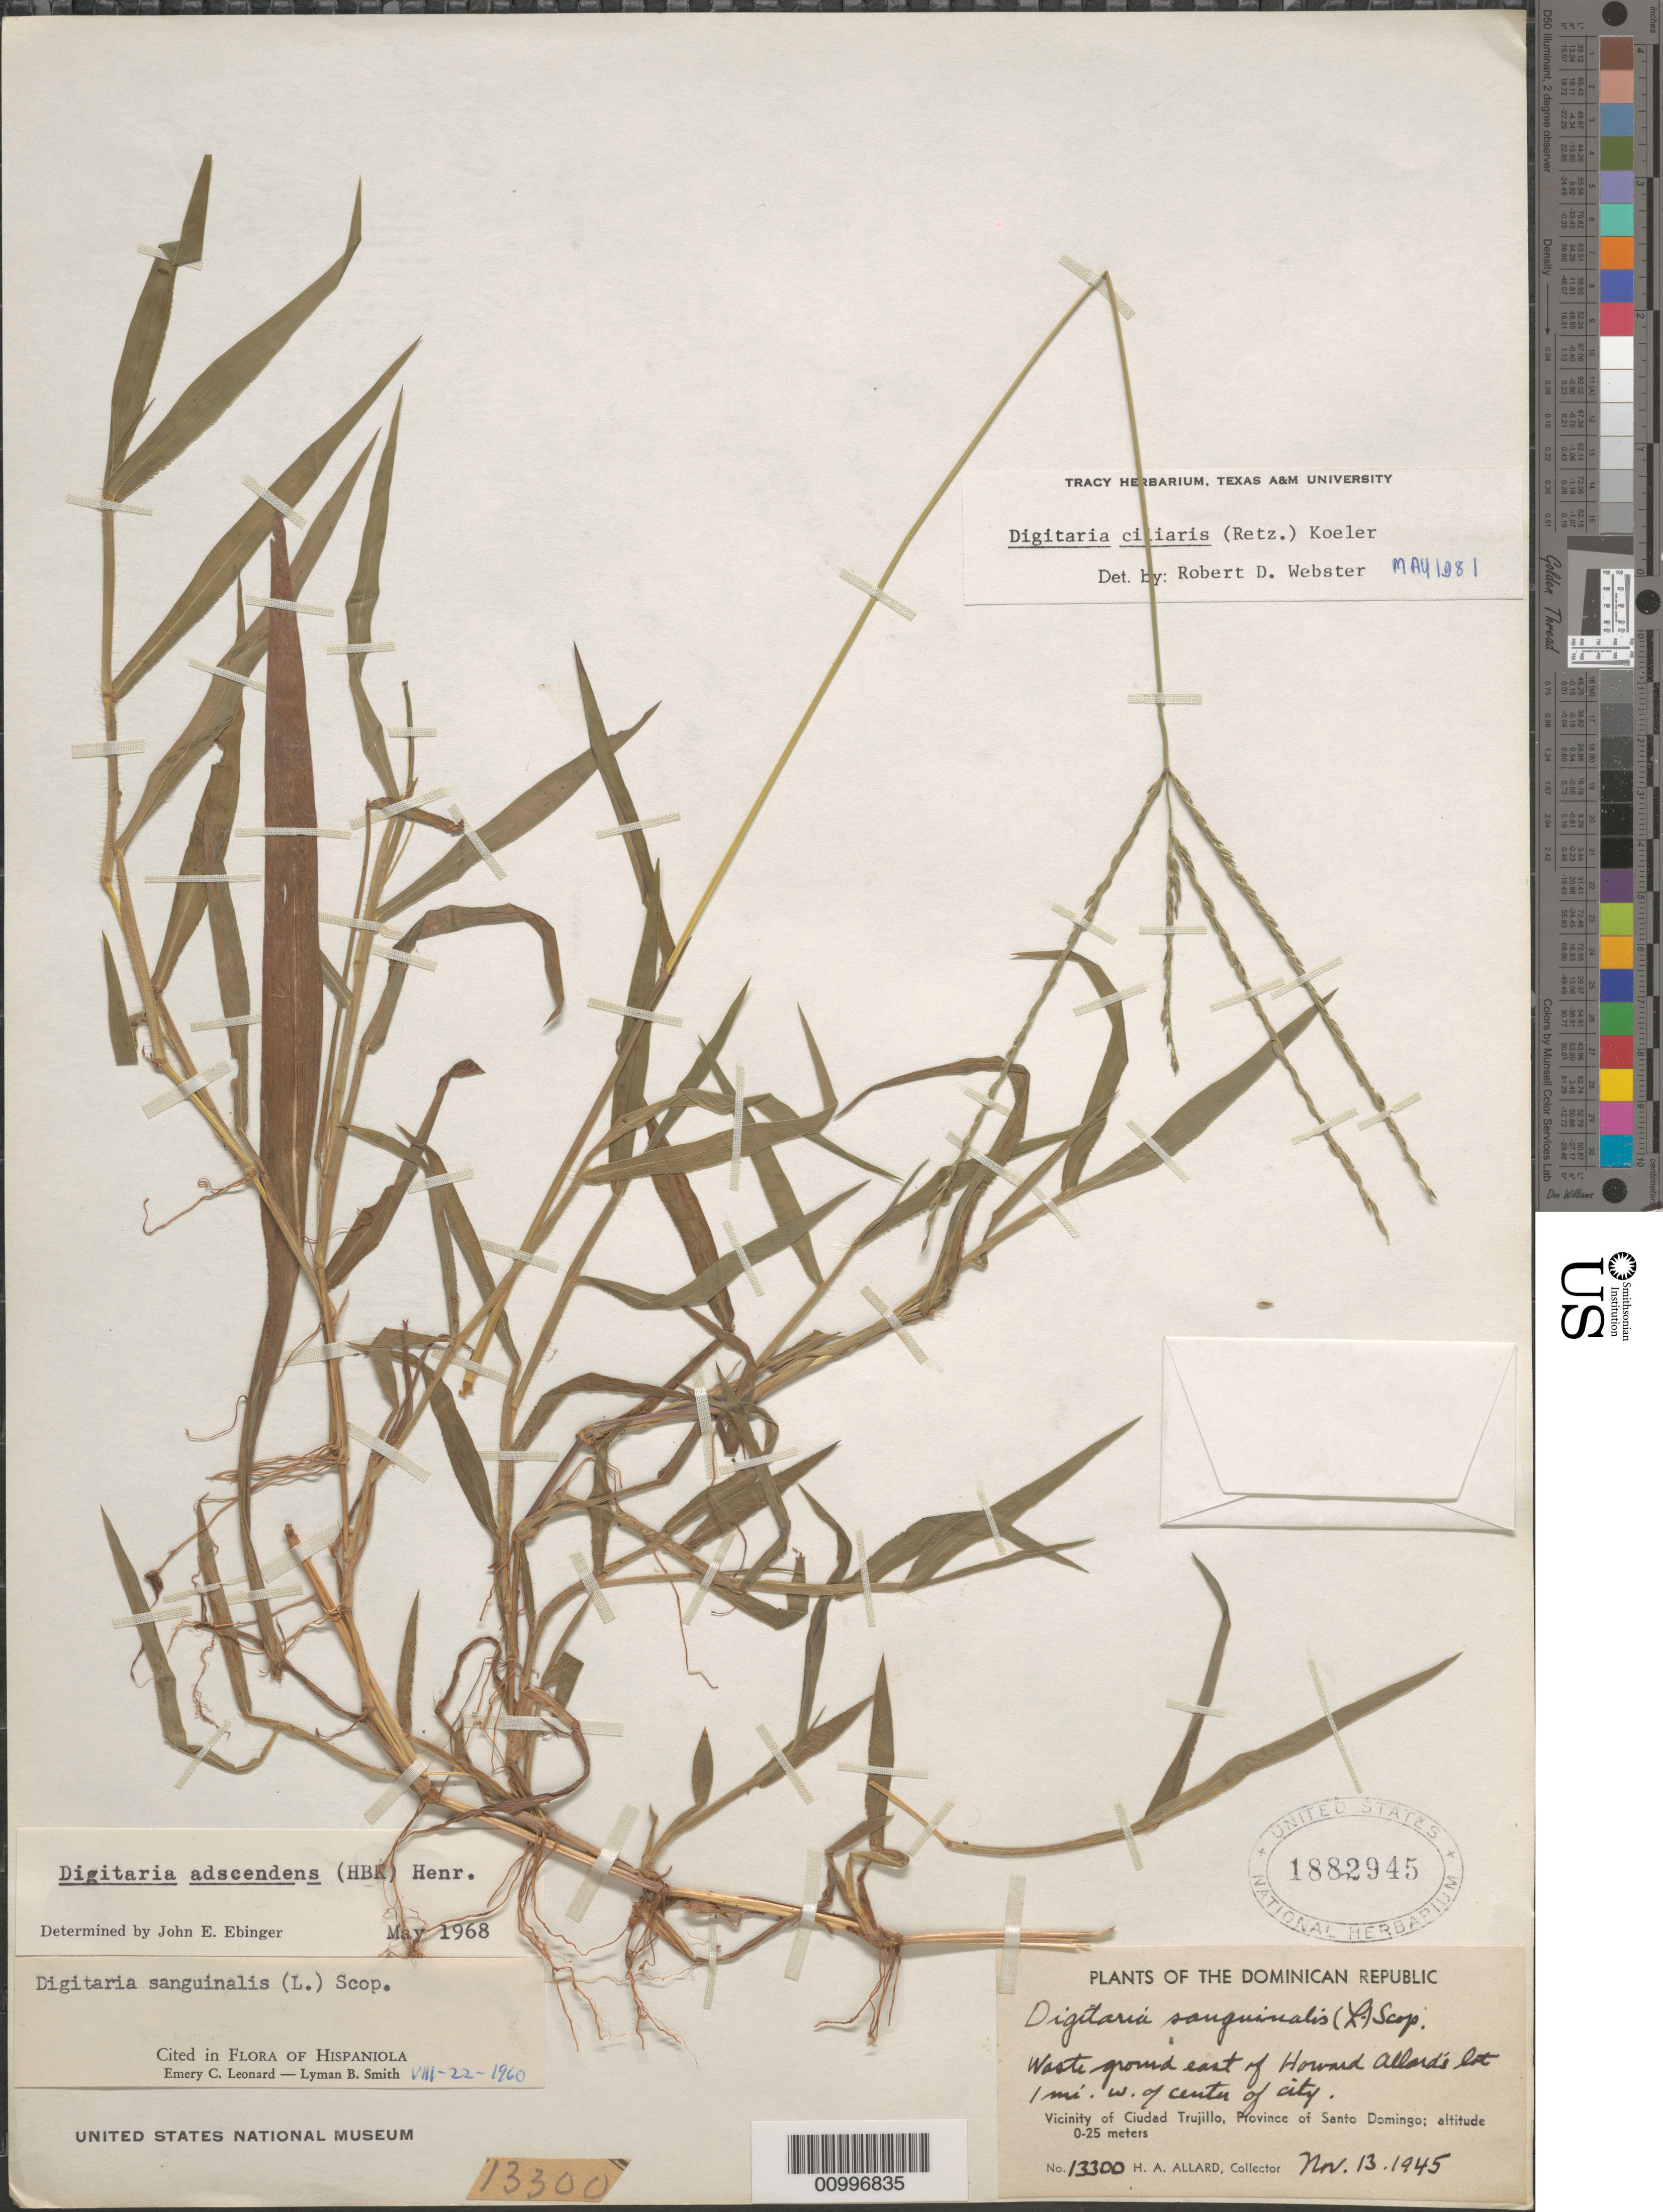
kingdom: Plantae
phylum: Tracheophyta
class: Liliopsida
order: Poales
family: Poaceae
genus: Digitaria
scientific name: Digitaria ciliaris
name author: (Retz.) Koeler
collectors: H. A. Allard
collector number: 13300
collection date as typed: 13 Nov 1945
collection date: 1945-11-13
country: Dominican Republic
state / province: Distrito Nacional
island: Hispaniola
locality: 1 mile west of center of Santo Domingo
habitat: wasteground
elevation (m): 0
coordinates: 0 N, 0 E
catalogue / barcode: US 1882945